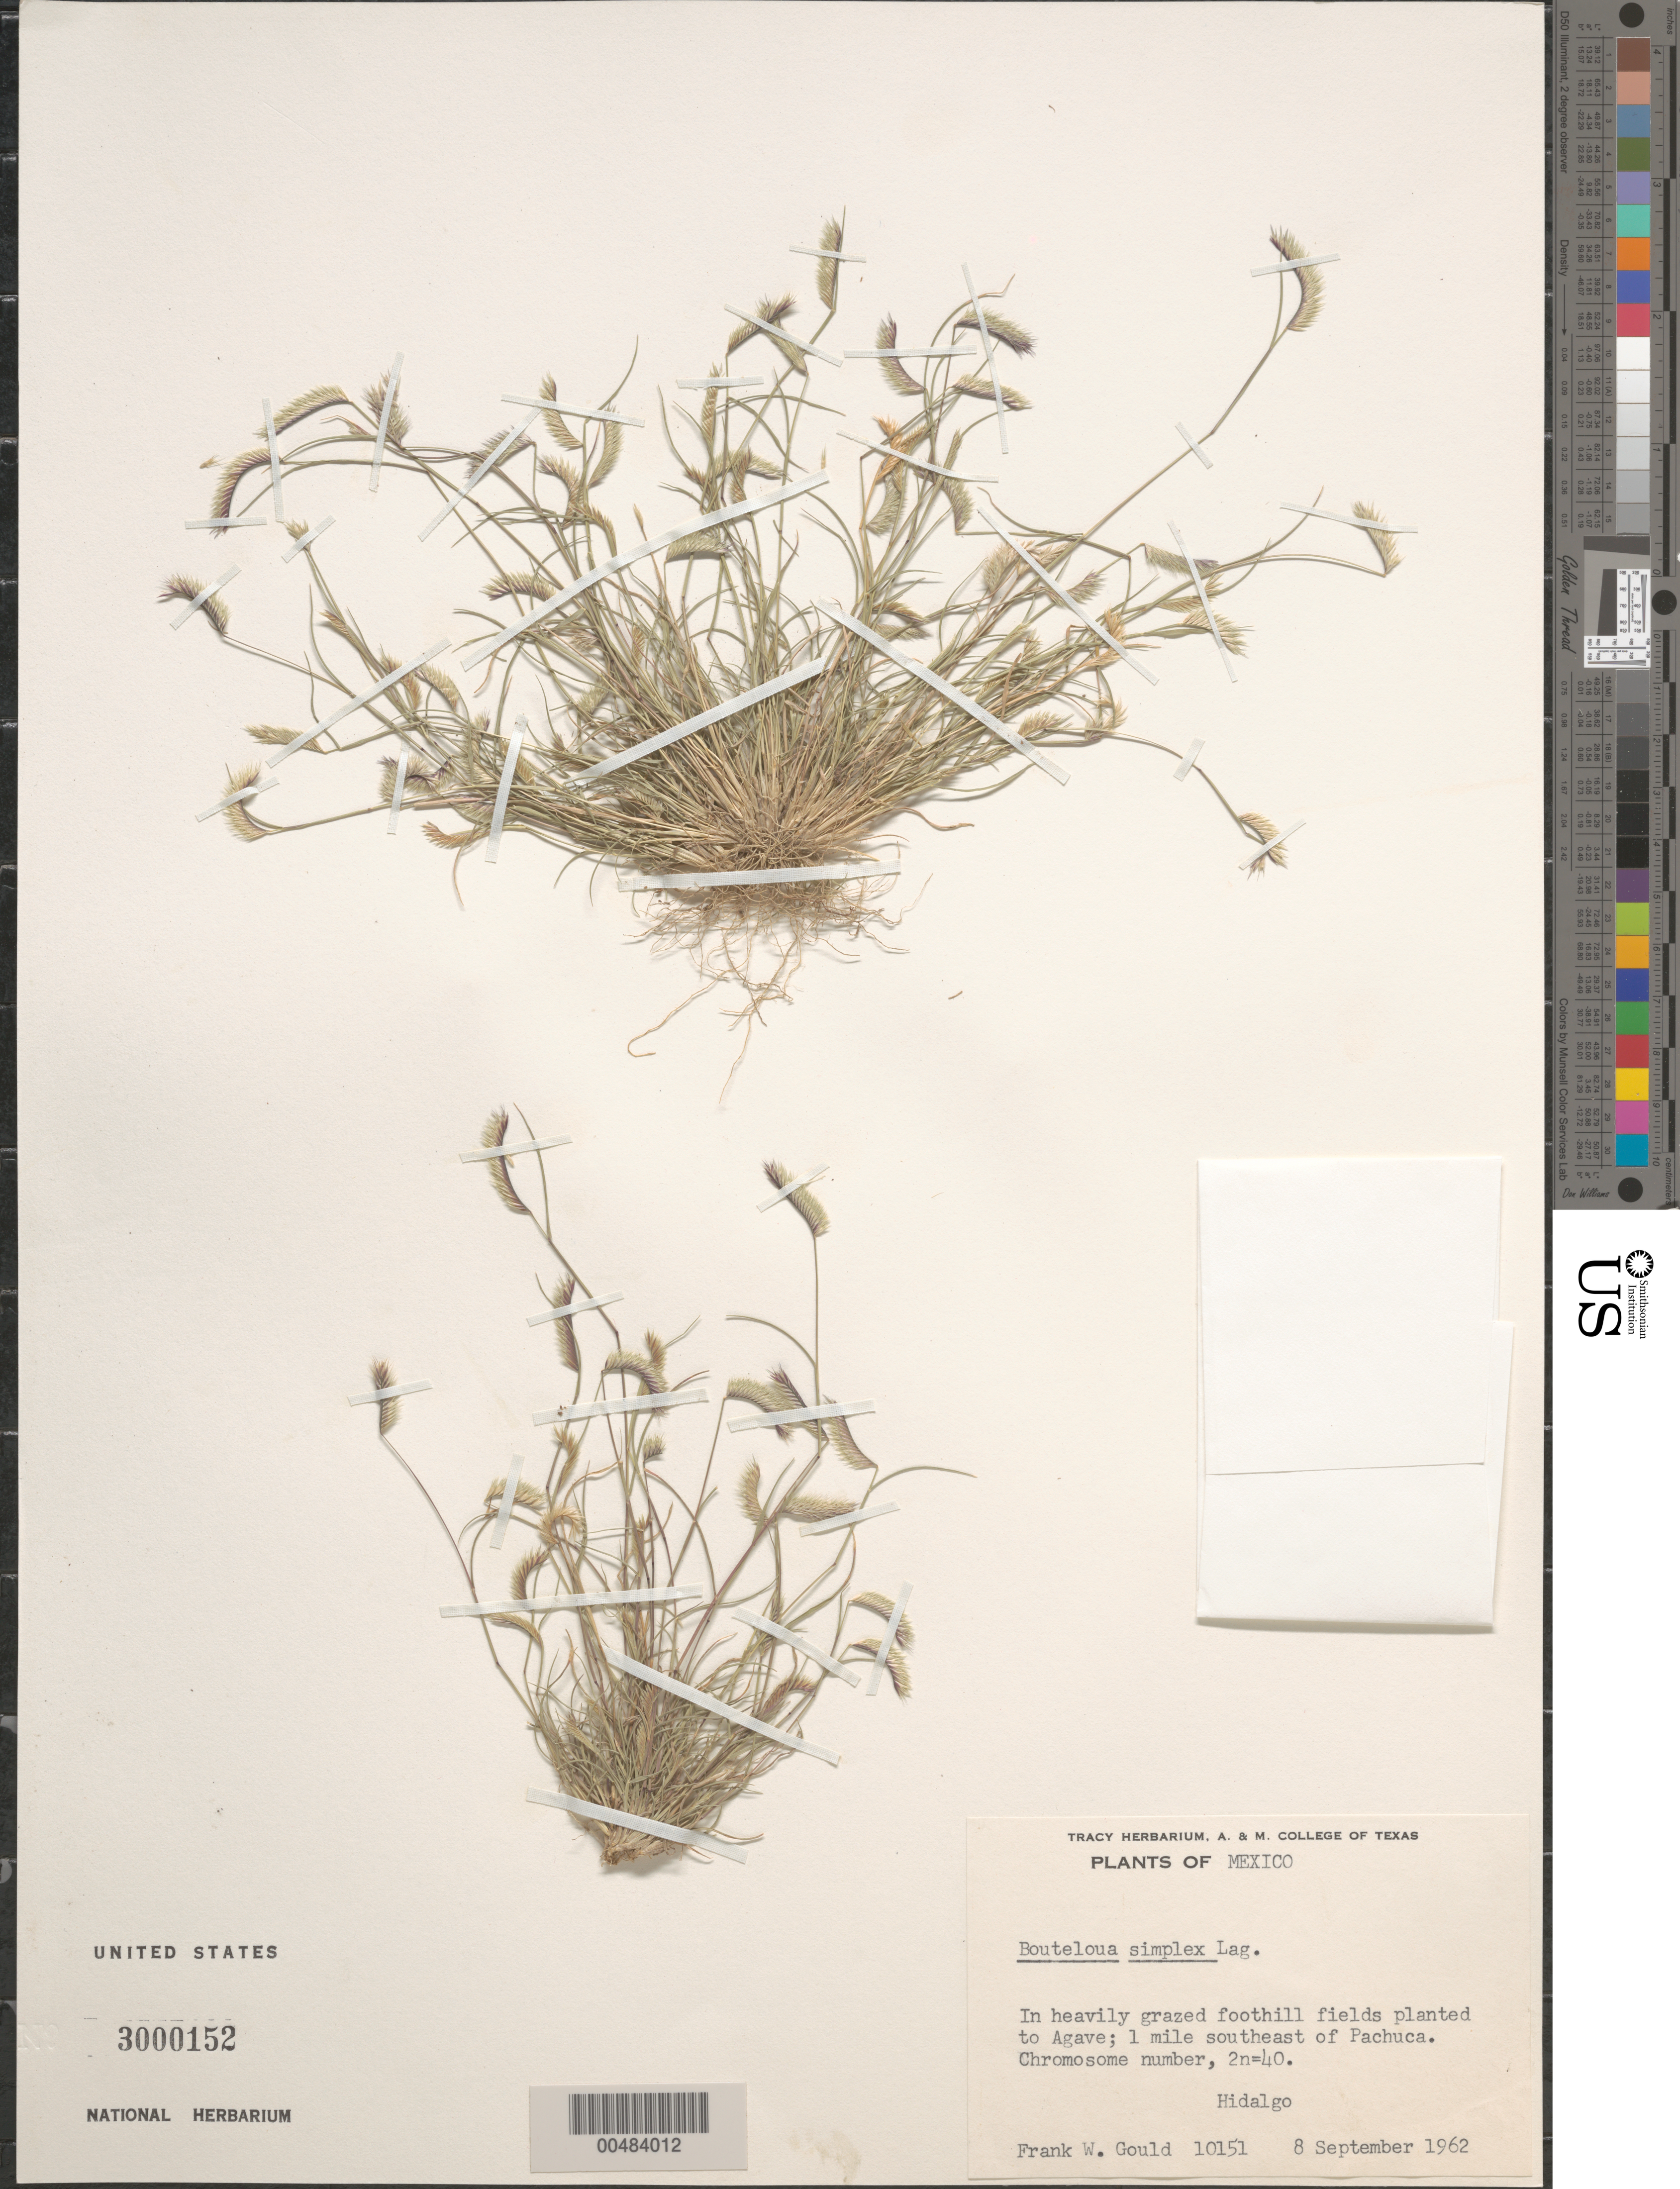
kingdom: Plantae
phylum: Tracheophyta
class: Liliopsida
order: Poales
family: Poaceae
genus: Bouteloua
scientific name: Bouteloua simplex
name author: Lag.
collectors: F. W. Gould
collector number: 10151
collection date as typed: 8 Sep 1962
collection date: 1962-09-08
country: Mexico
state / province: Hidalgo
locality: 1 mi SE of Pachuca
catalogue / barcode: US 3000152